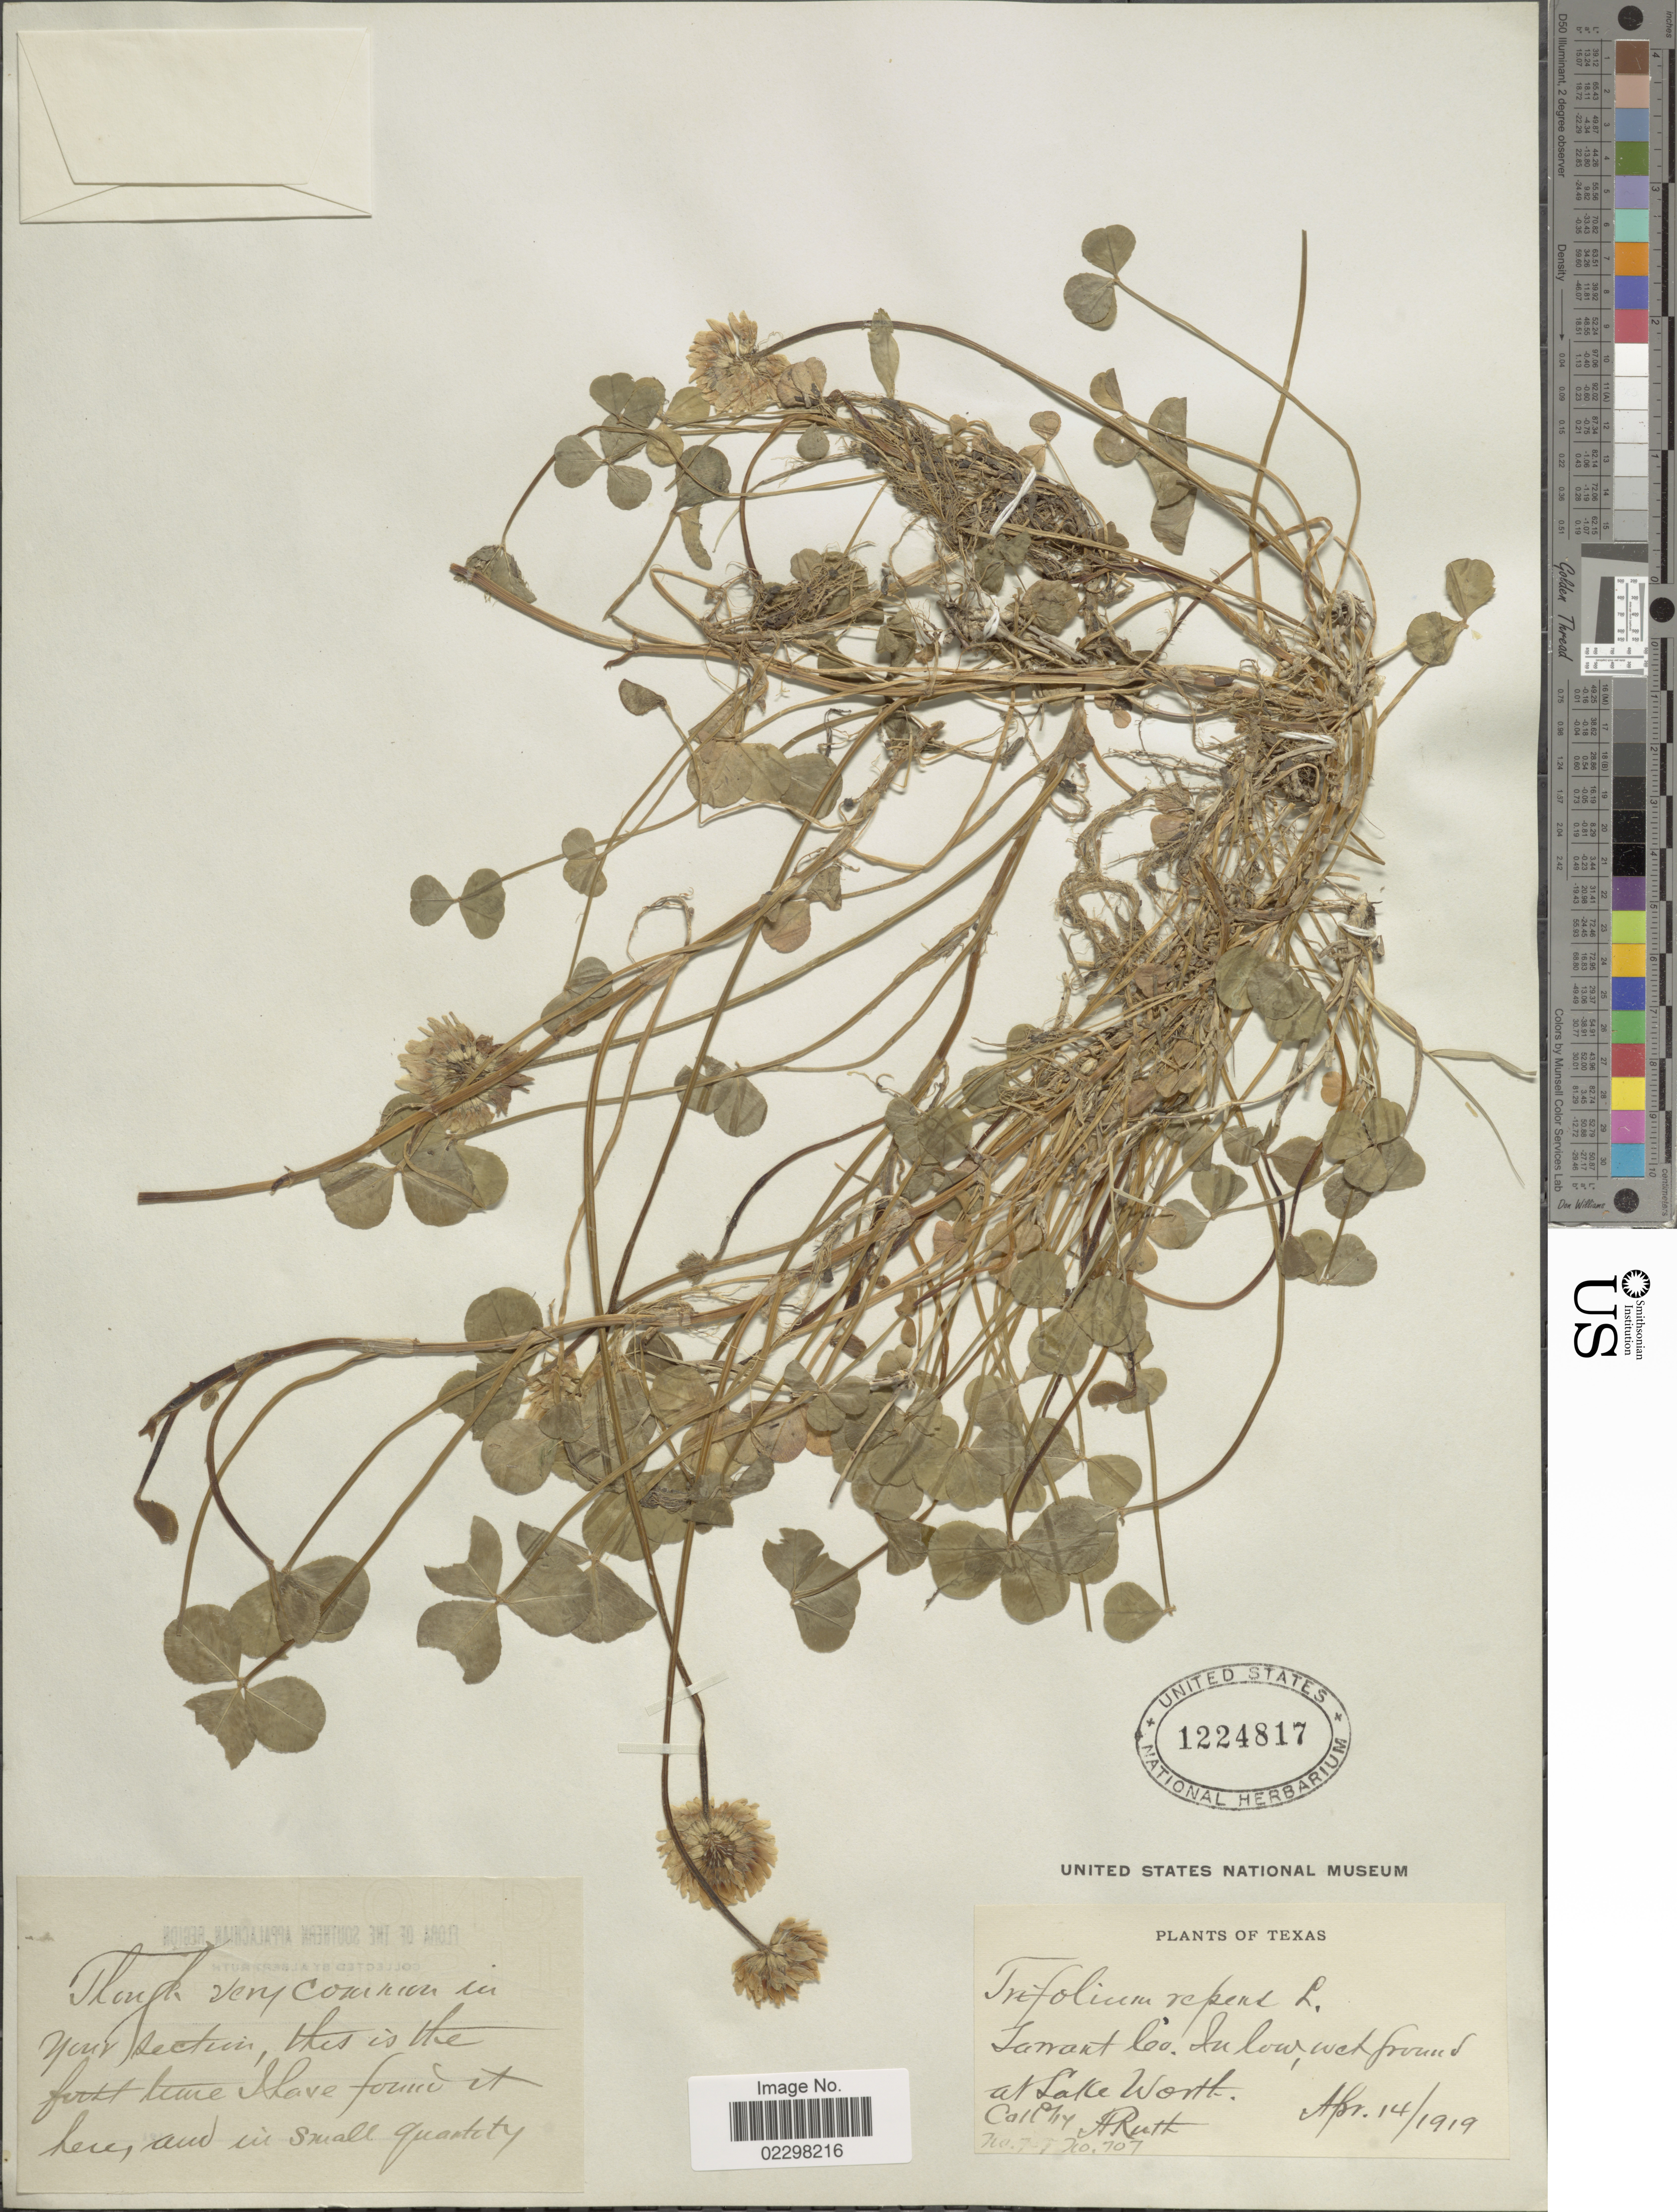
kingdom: Plantae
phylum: Tracheophyta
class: Magnoliopsida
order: Fabales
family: Fabaceae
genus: Trifolium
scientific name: Trifolium repens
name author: L.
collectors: A. Ruth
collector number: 707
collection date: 1919-04-14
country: United States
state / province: Texas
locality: Tarrant Co., in low, wet ground at Lake Worth.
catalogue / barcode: US 1224817